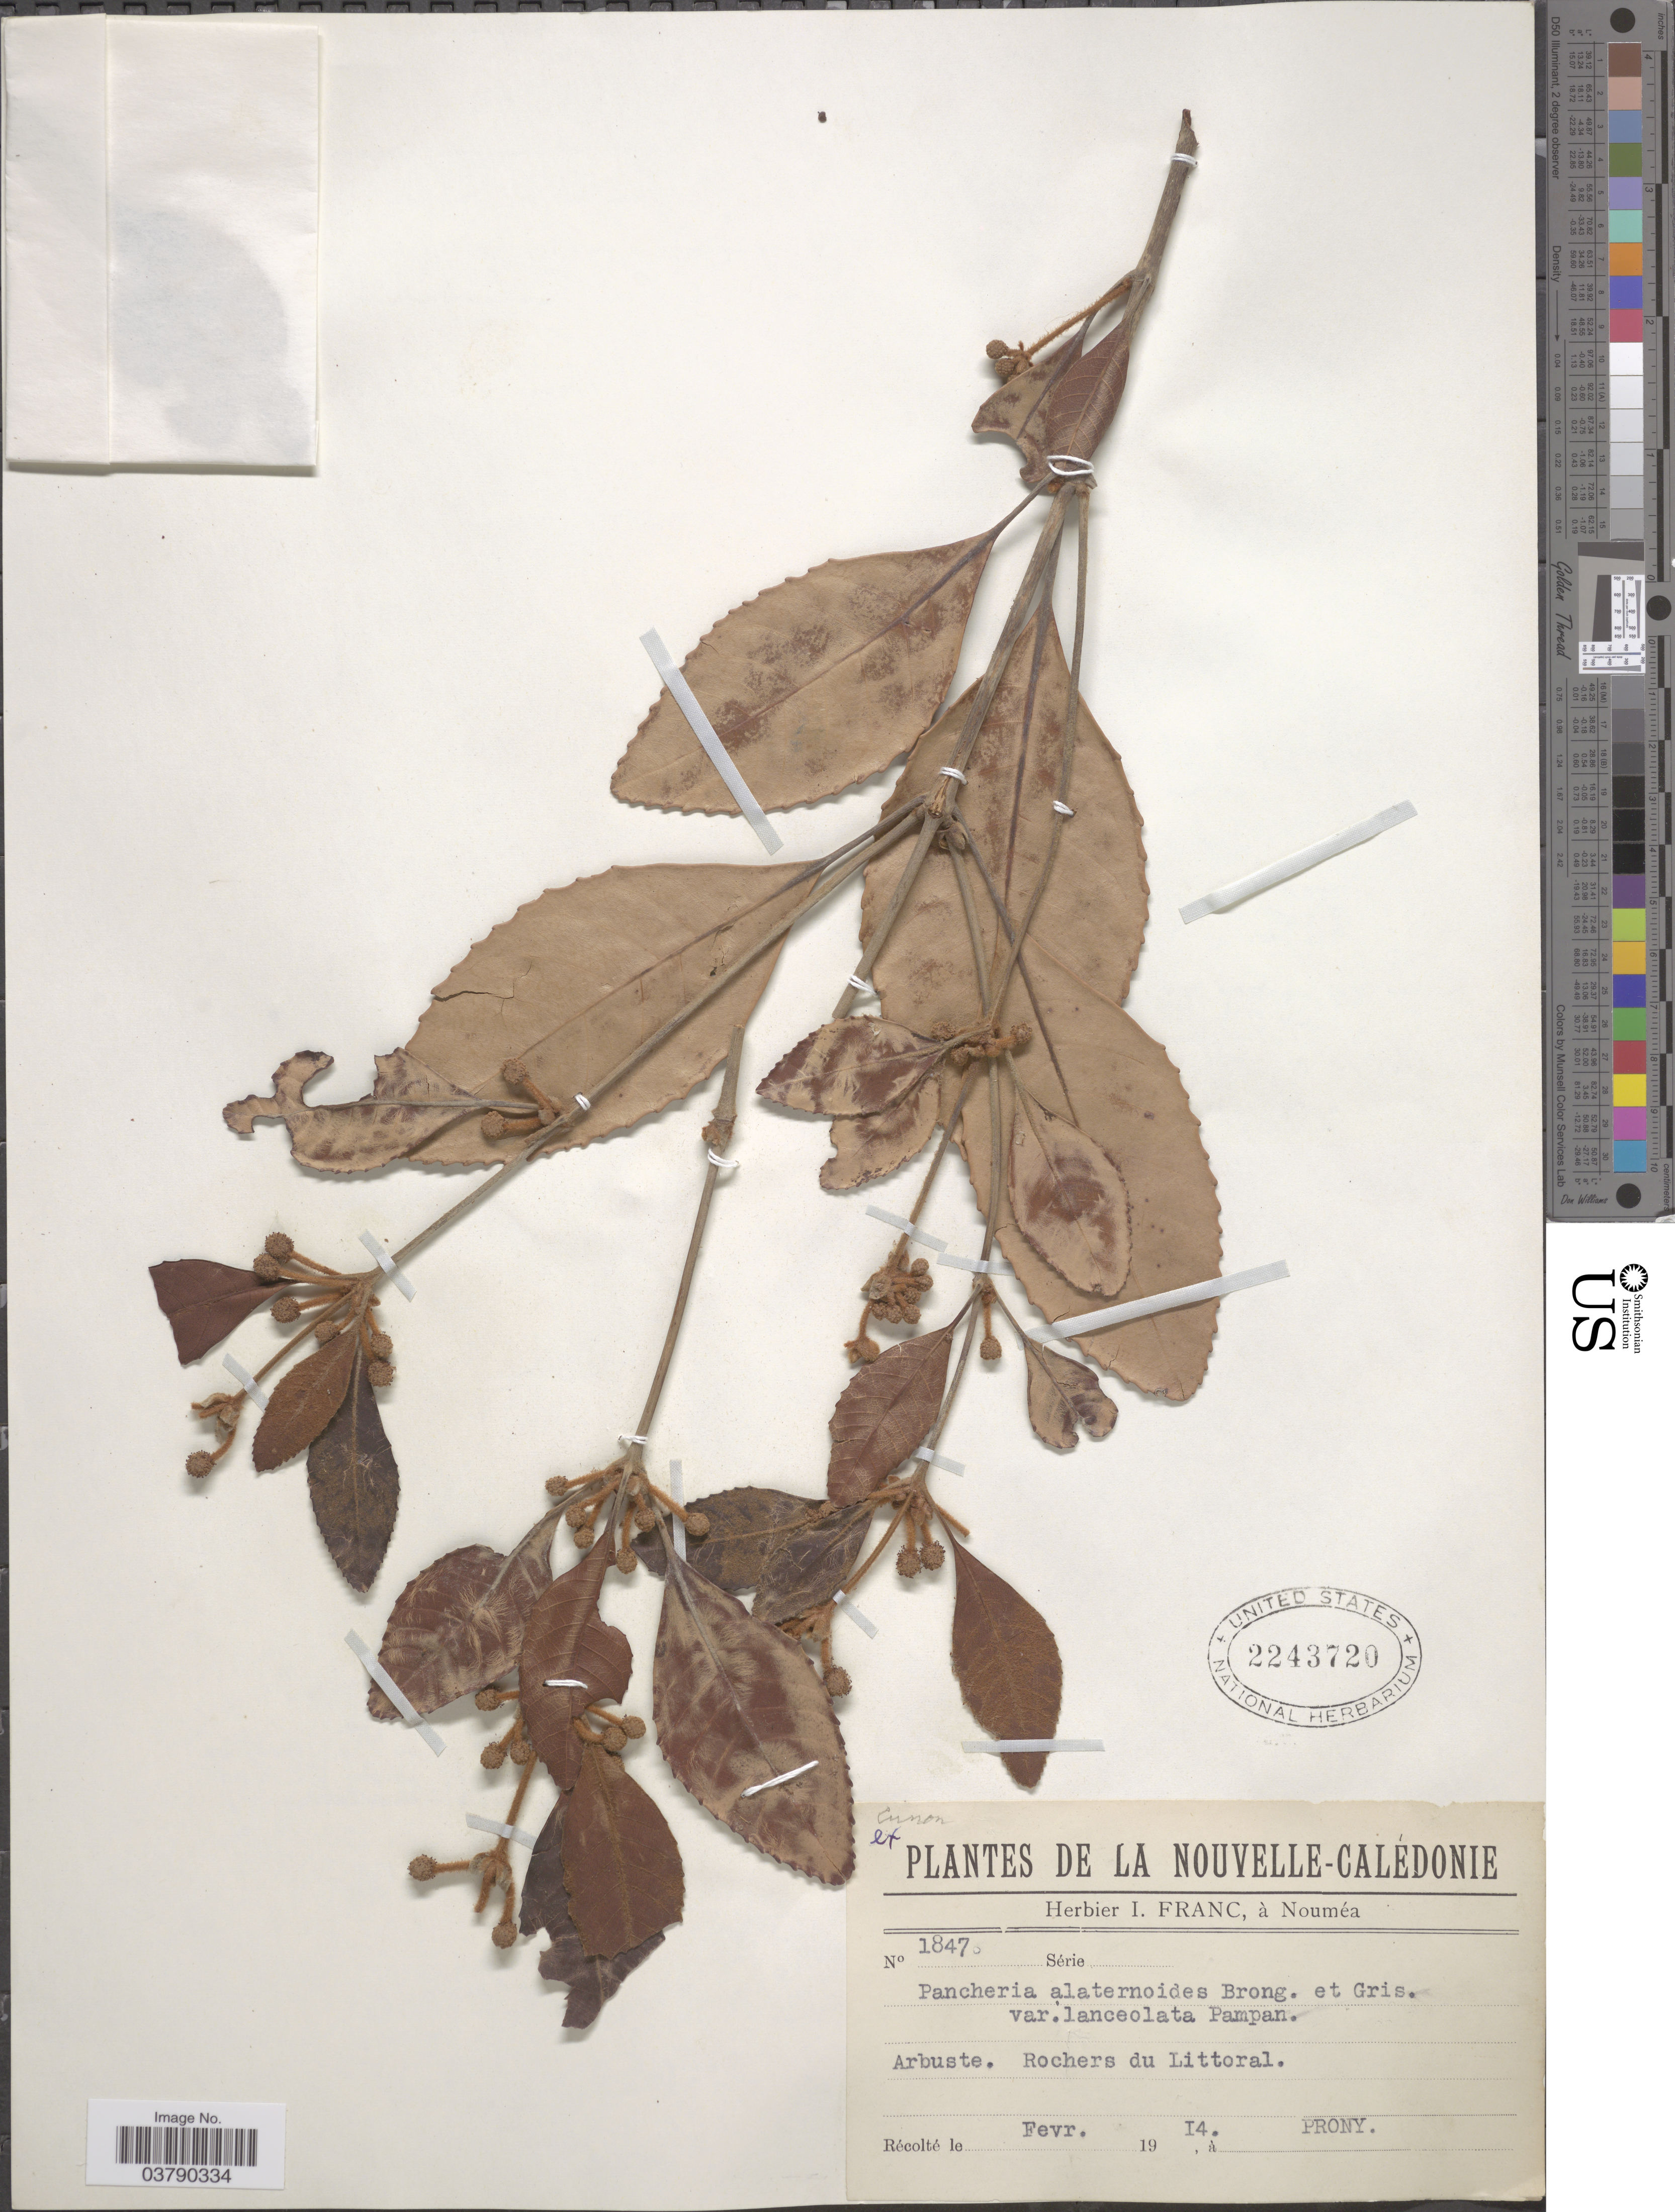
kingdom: Plantae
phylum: Tracheophyta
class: Magnoliopsida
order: Oxalidales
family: Cunoniaceae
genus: Pancheria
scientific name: Pancheria alaternoides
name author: Brongn. & Gris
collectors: -. Prony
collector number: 1847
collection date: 1914-02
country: New Caledonia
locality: La Nouvelle Calédonie. Rochers du Littoral.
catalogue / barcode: US 2243720